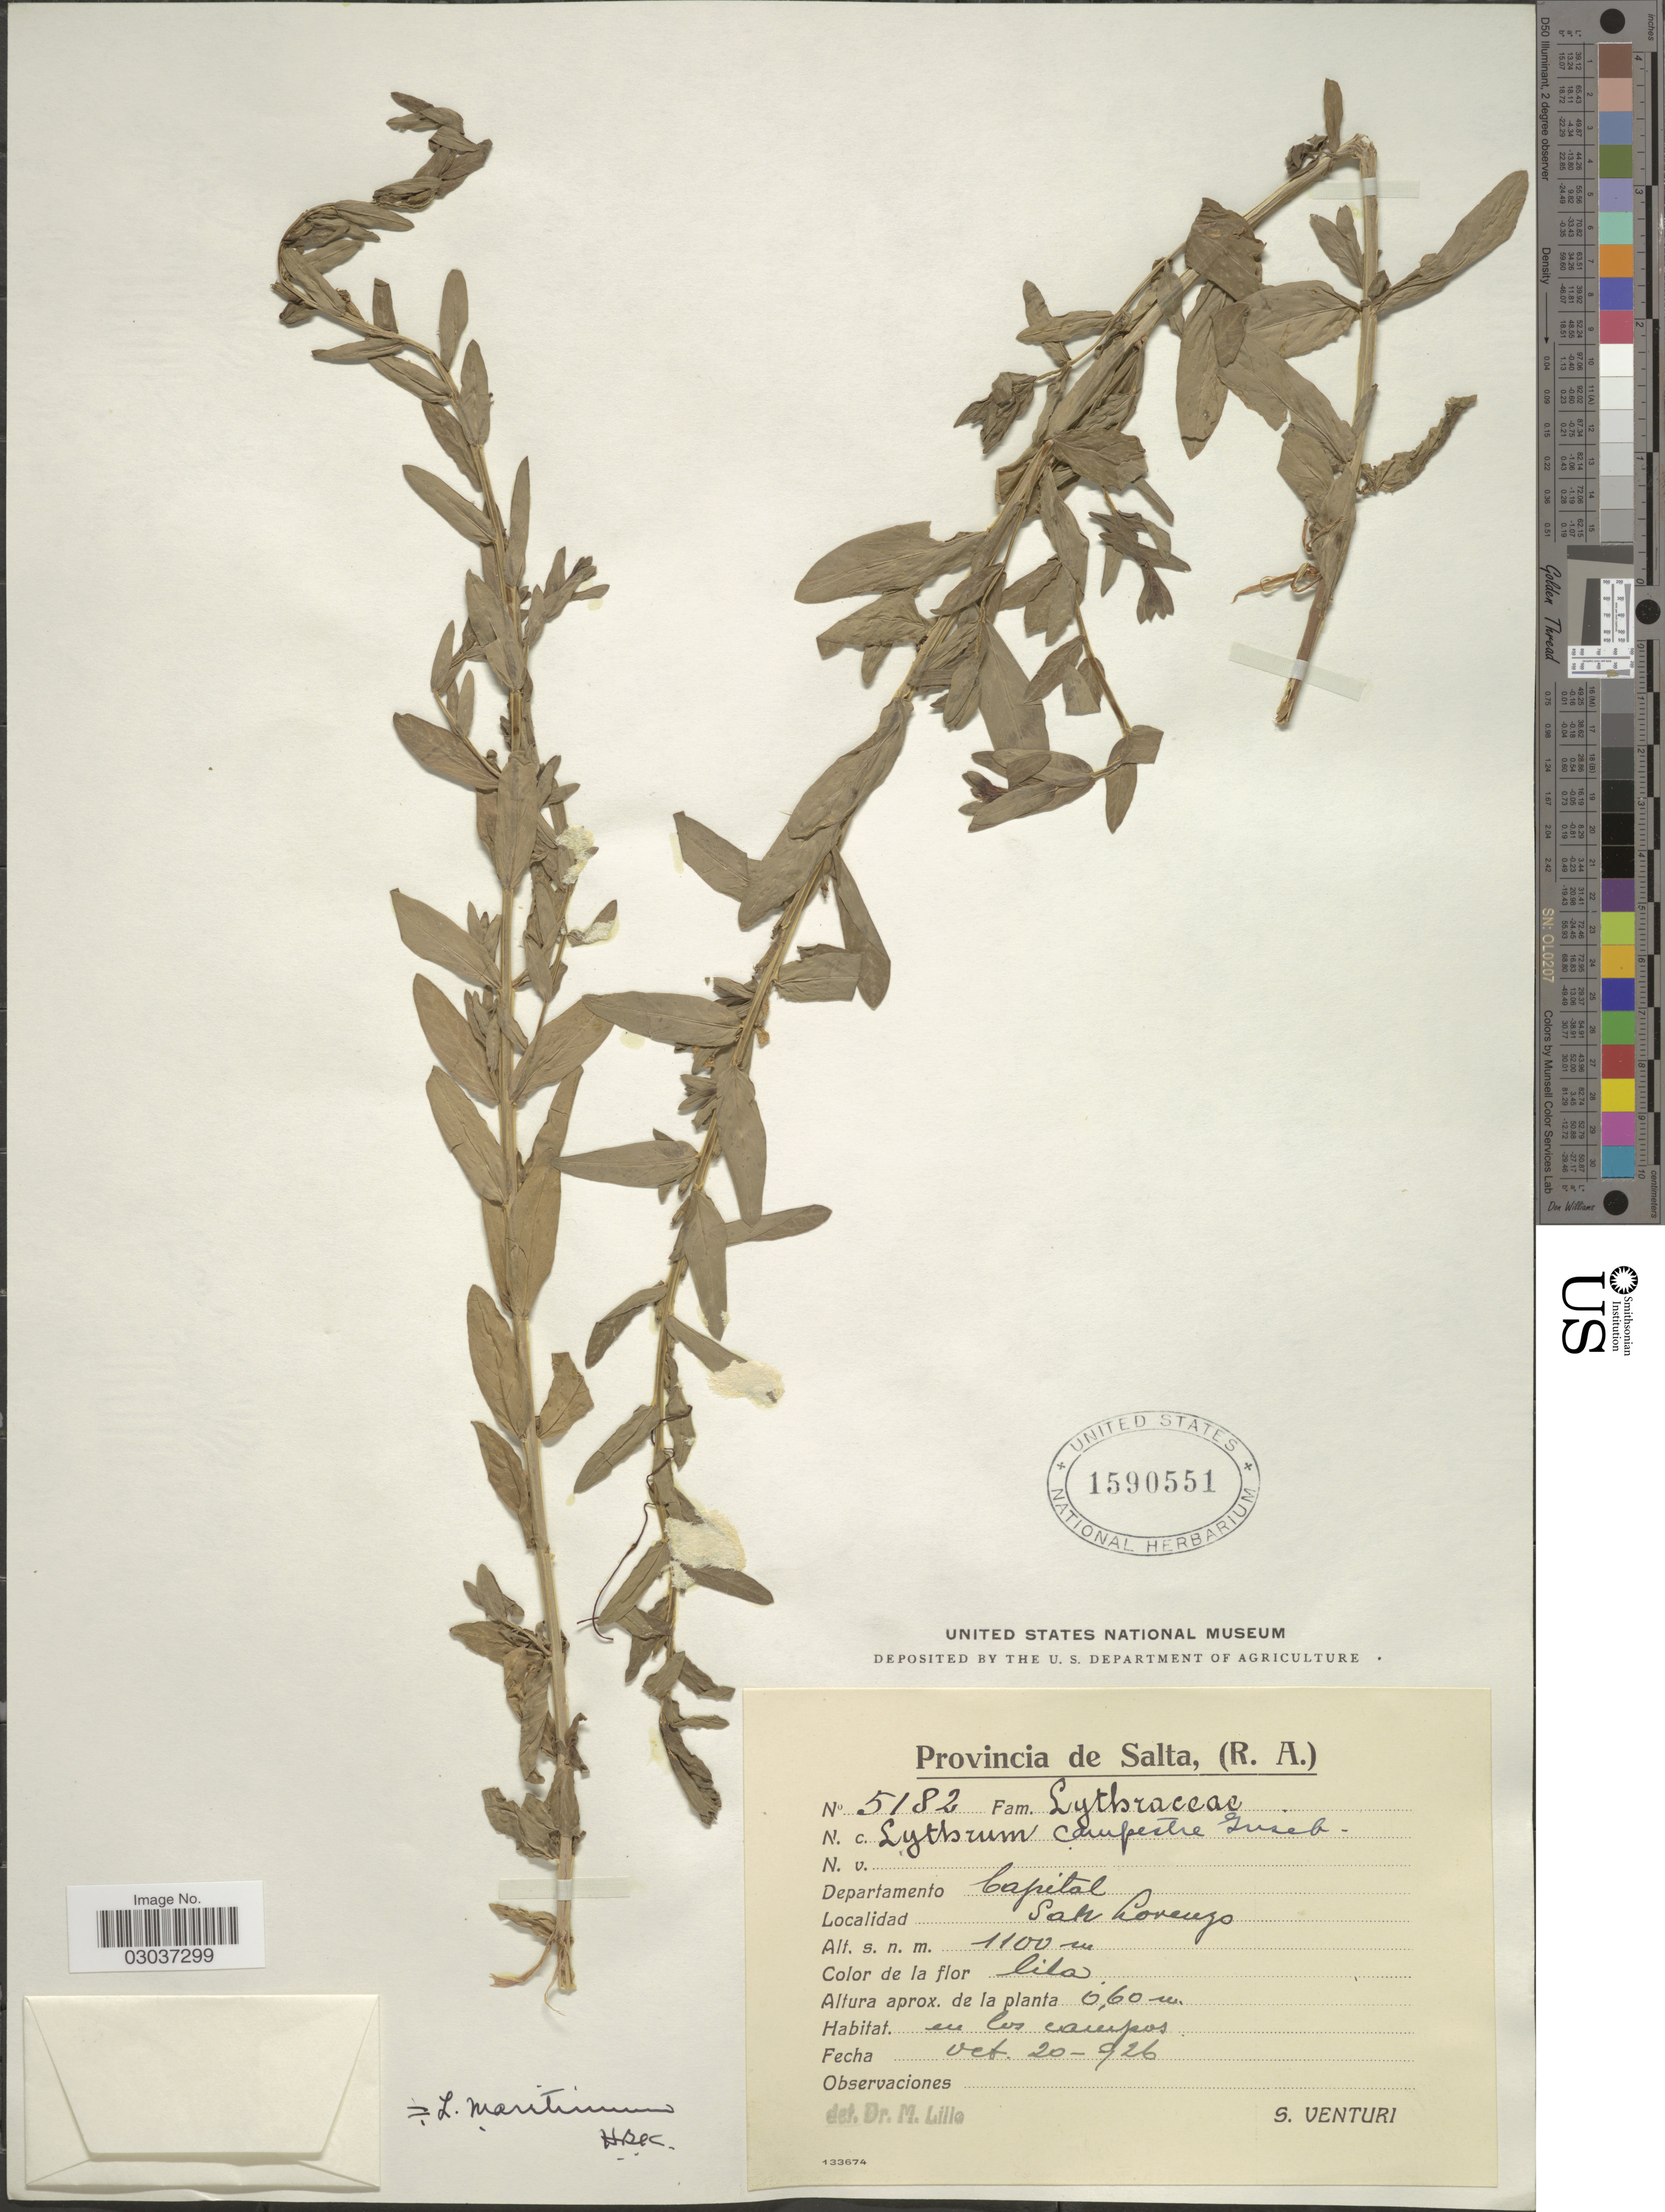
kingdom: Plantae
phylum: Tracheophyta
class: Magnoliopsida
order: Myrtales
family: Lythraceae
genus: Lythrum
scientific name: Lythrum maritimum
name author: Kunth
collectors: S. Venturi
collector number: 5182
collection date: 1926-10-20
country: Argentina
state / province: Salta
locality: (R.A.), Departamento Capital. San Lorenzo.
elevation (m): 1100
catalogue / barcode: US 1590551